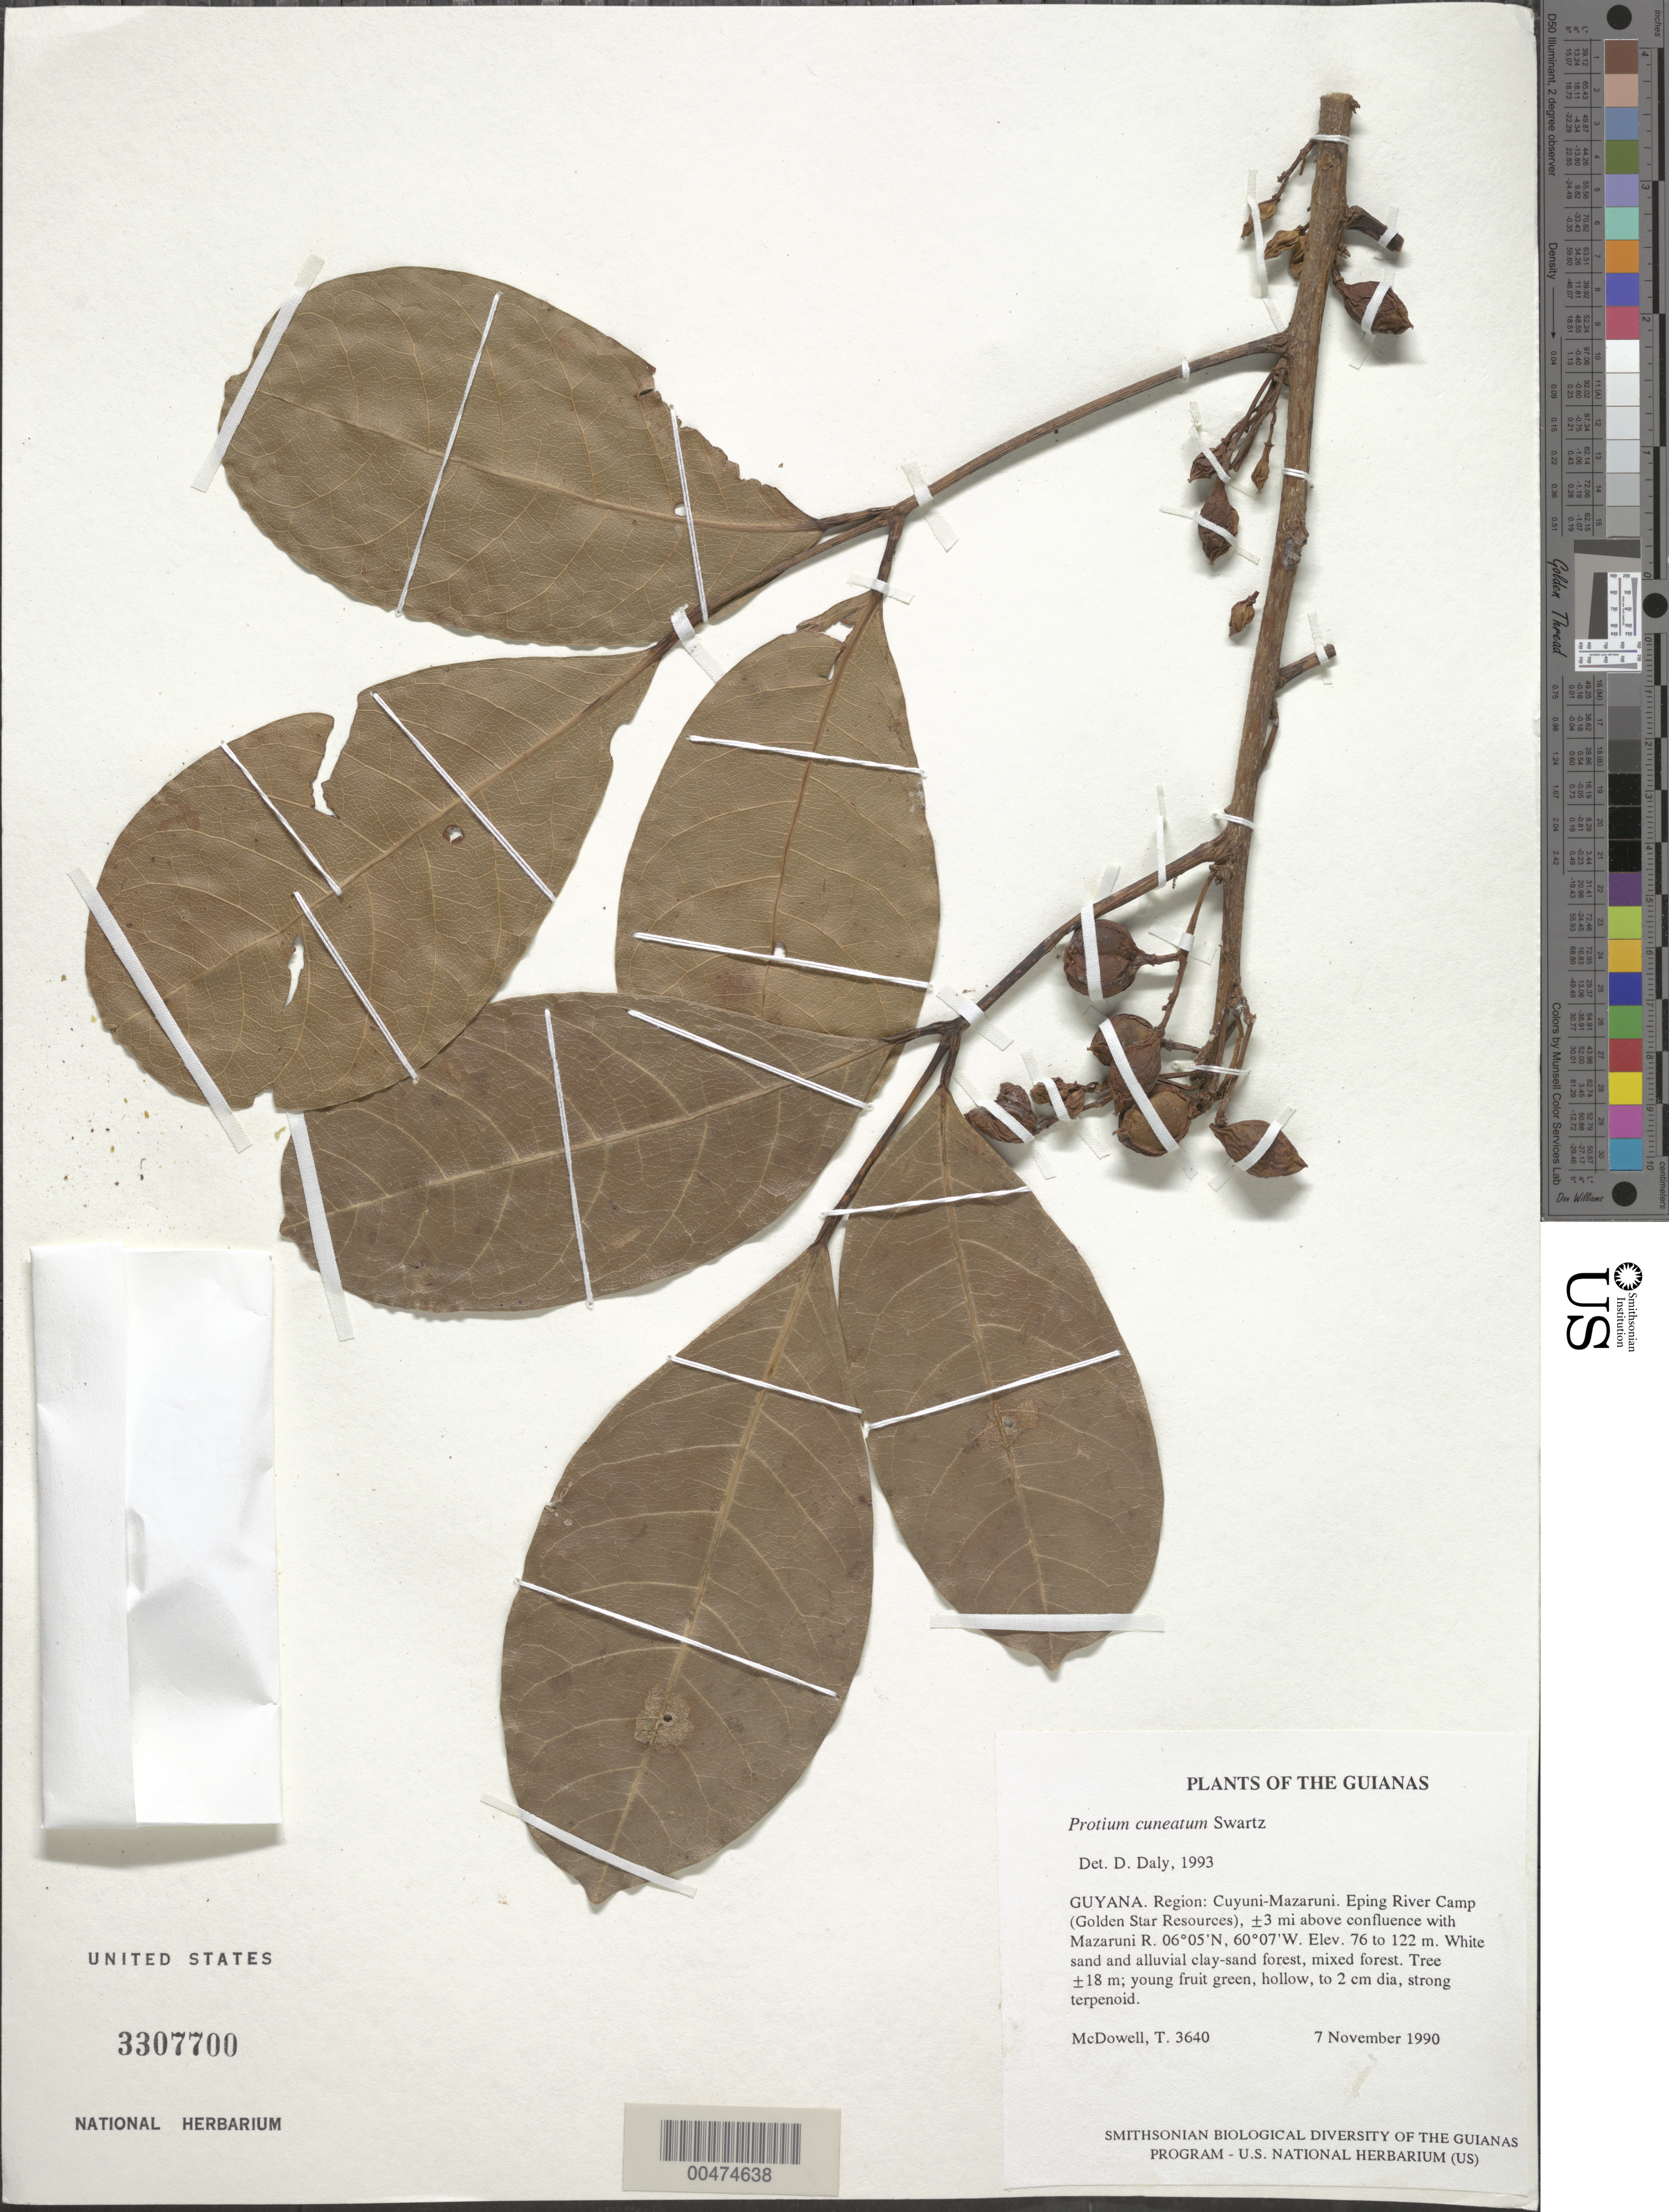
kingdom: Plantae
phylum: Tracheophyta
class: Magnoliopsida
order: Sapindales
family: Burseraceae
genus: Protium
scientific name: Protium cuneatum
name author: Swart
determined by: Daly, D. C.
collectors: T. McDowell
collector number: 3640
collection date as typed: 7 November 1990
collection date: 1990-11-07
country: Guyana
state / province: Cuyuni-Mazaruni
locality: Eping River Camp (Golden Star Resources), ±3 mi above confluence with Mazaruni R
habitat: White sand and alluvial clay-sand forest, mixed forest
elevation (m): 76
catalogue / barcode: US 3307700